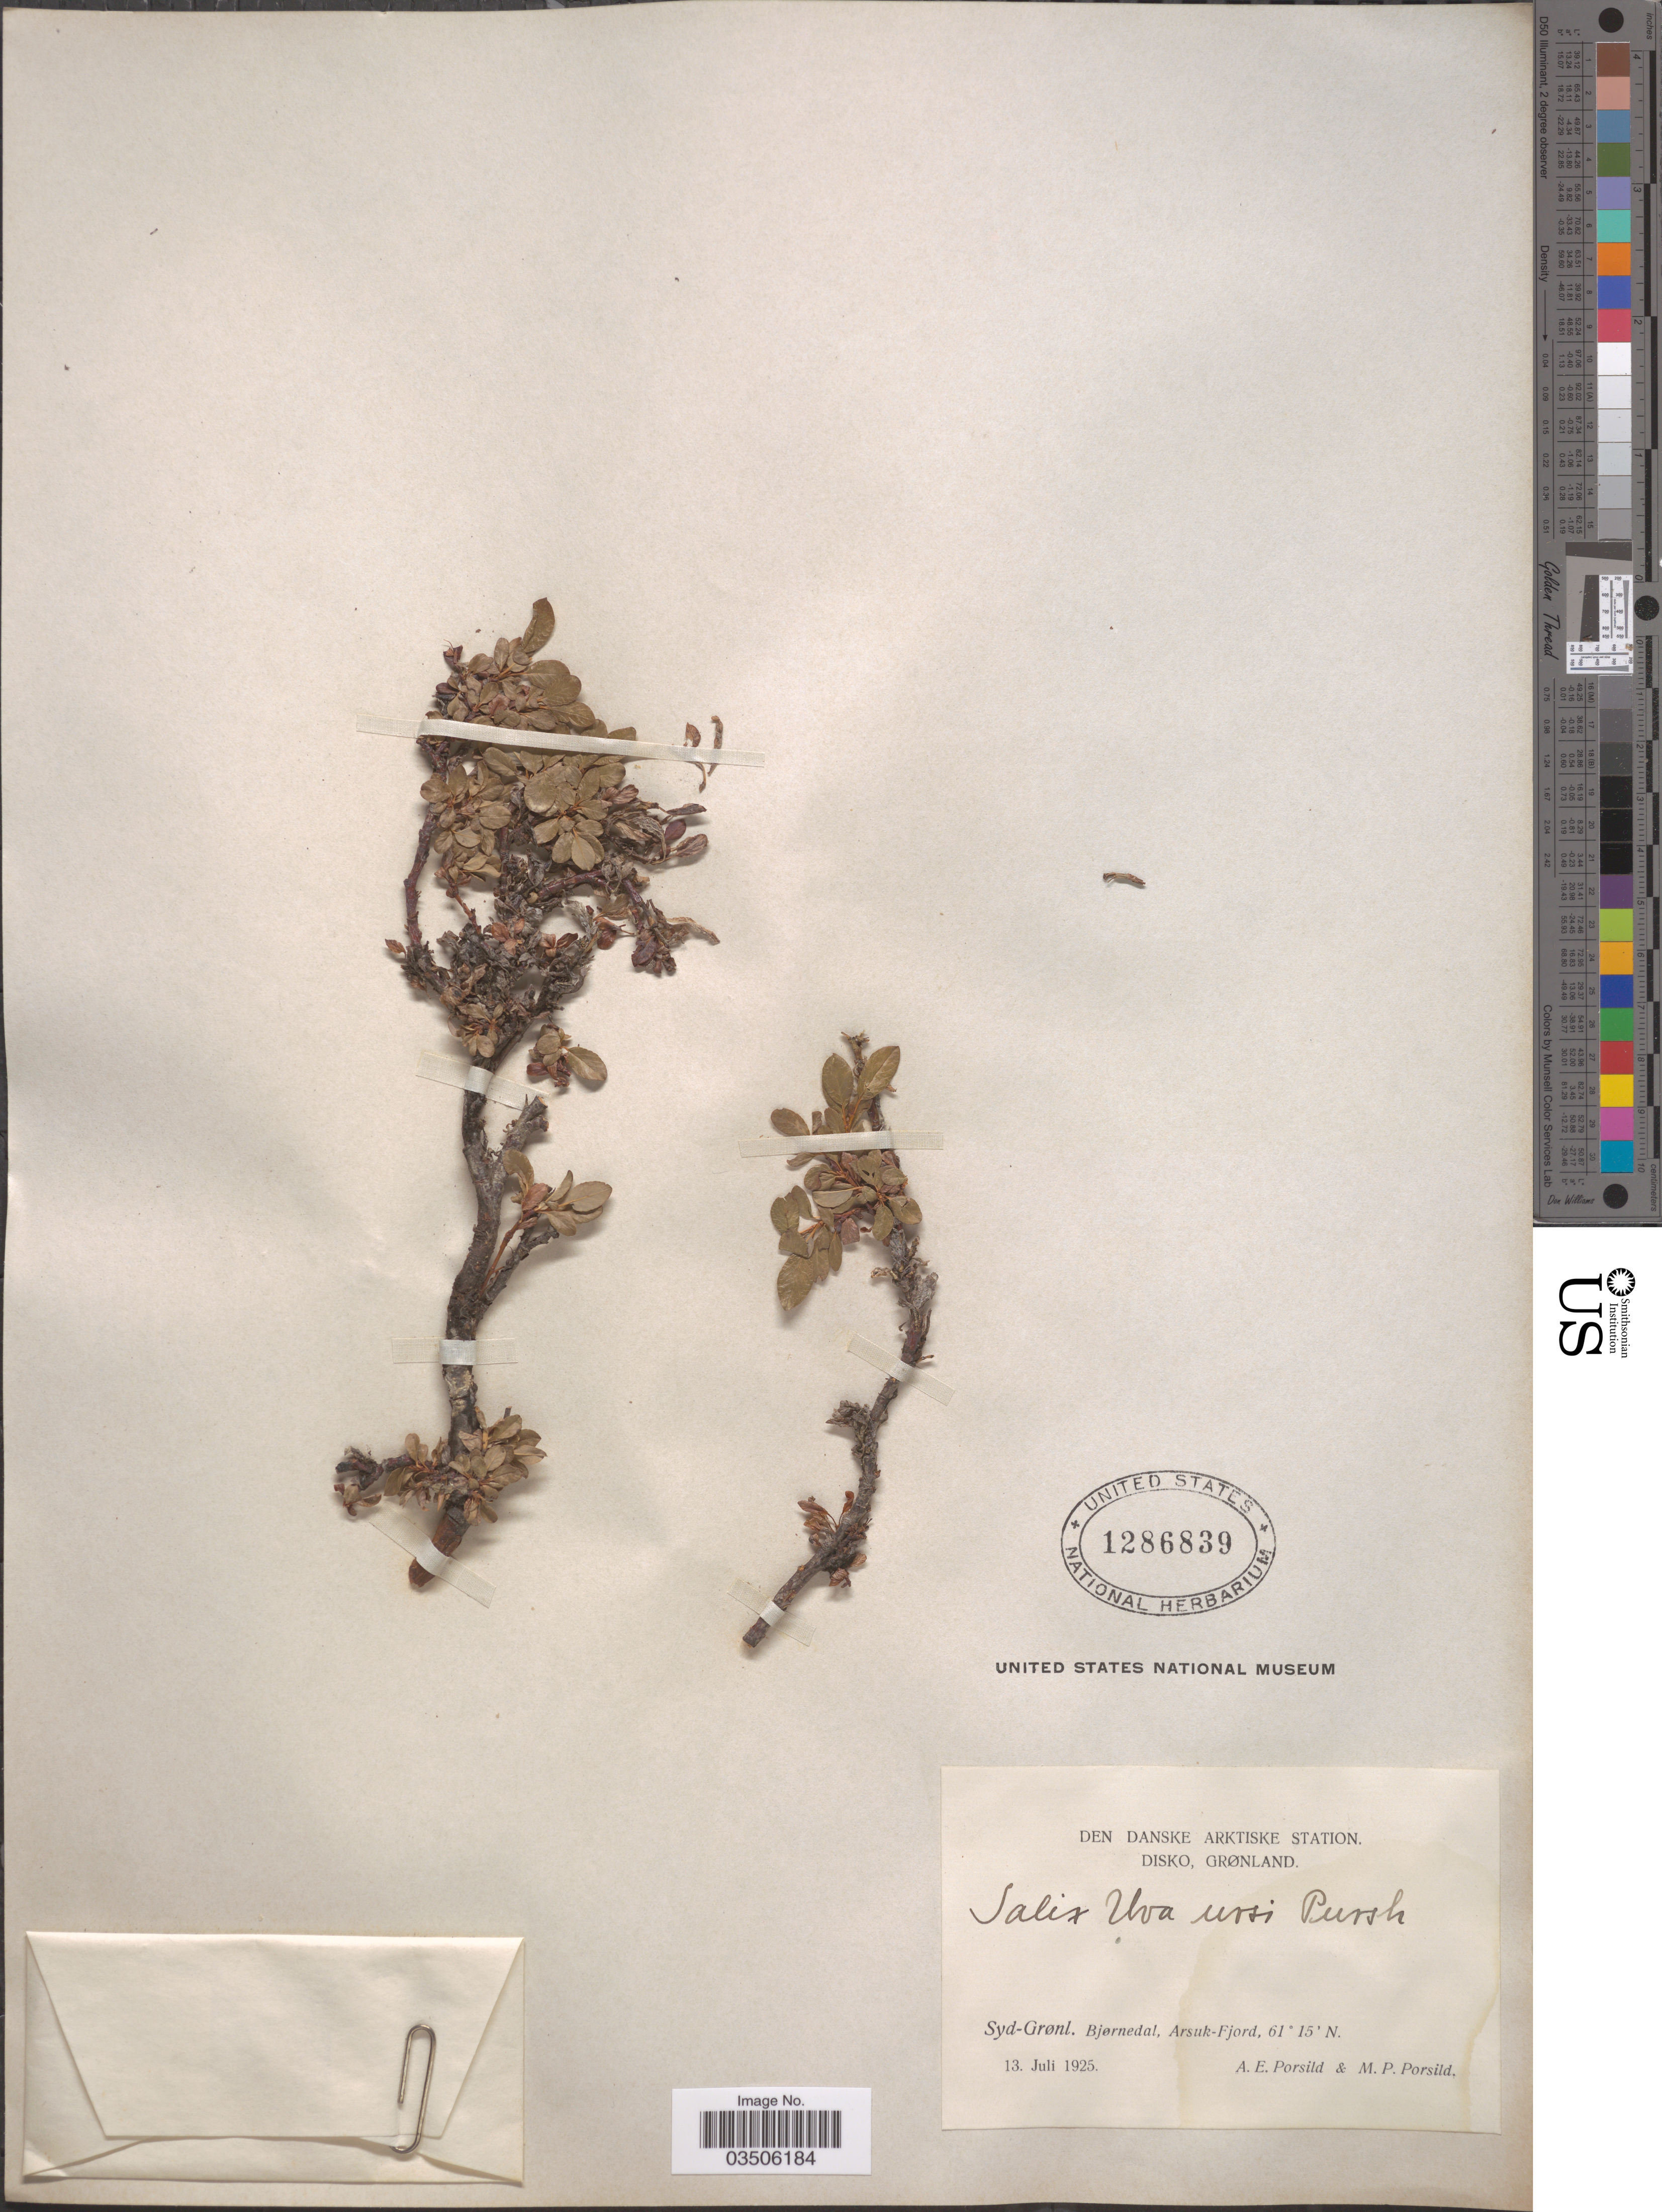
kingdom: Plantae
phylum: Tracheophyta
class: Magnoliopsida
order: Malpighiales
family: Salicaceae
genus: Salix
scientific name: Salix uva-ursi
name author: Pursh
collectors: A. E. Porsild & M. P. Porsild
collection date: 1925-07-13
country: Greenland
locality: Den Danske Arktiske Station Disko [unsure placement] Syd-Groenl. Bjørnedal, Arsuk-Fjord.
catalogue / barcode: US 1286839